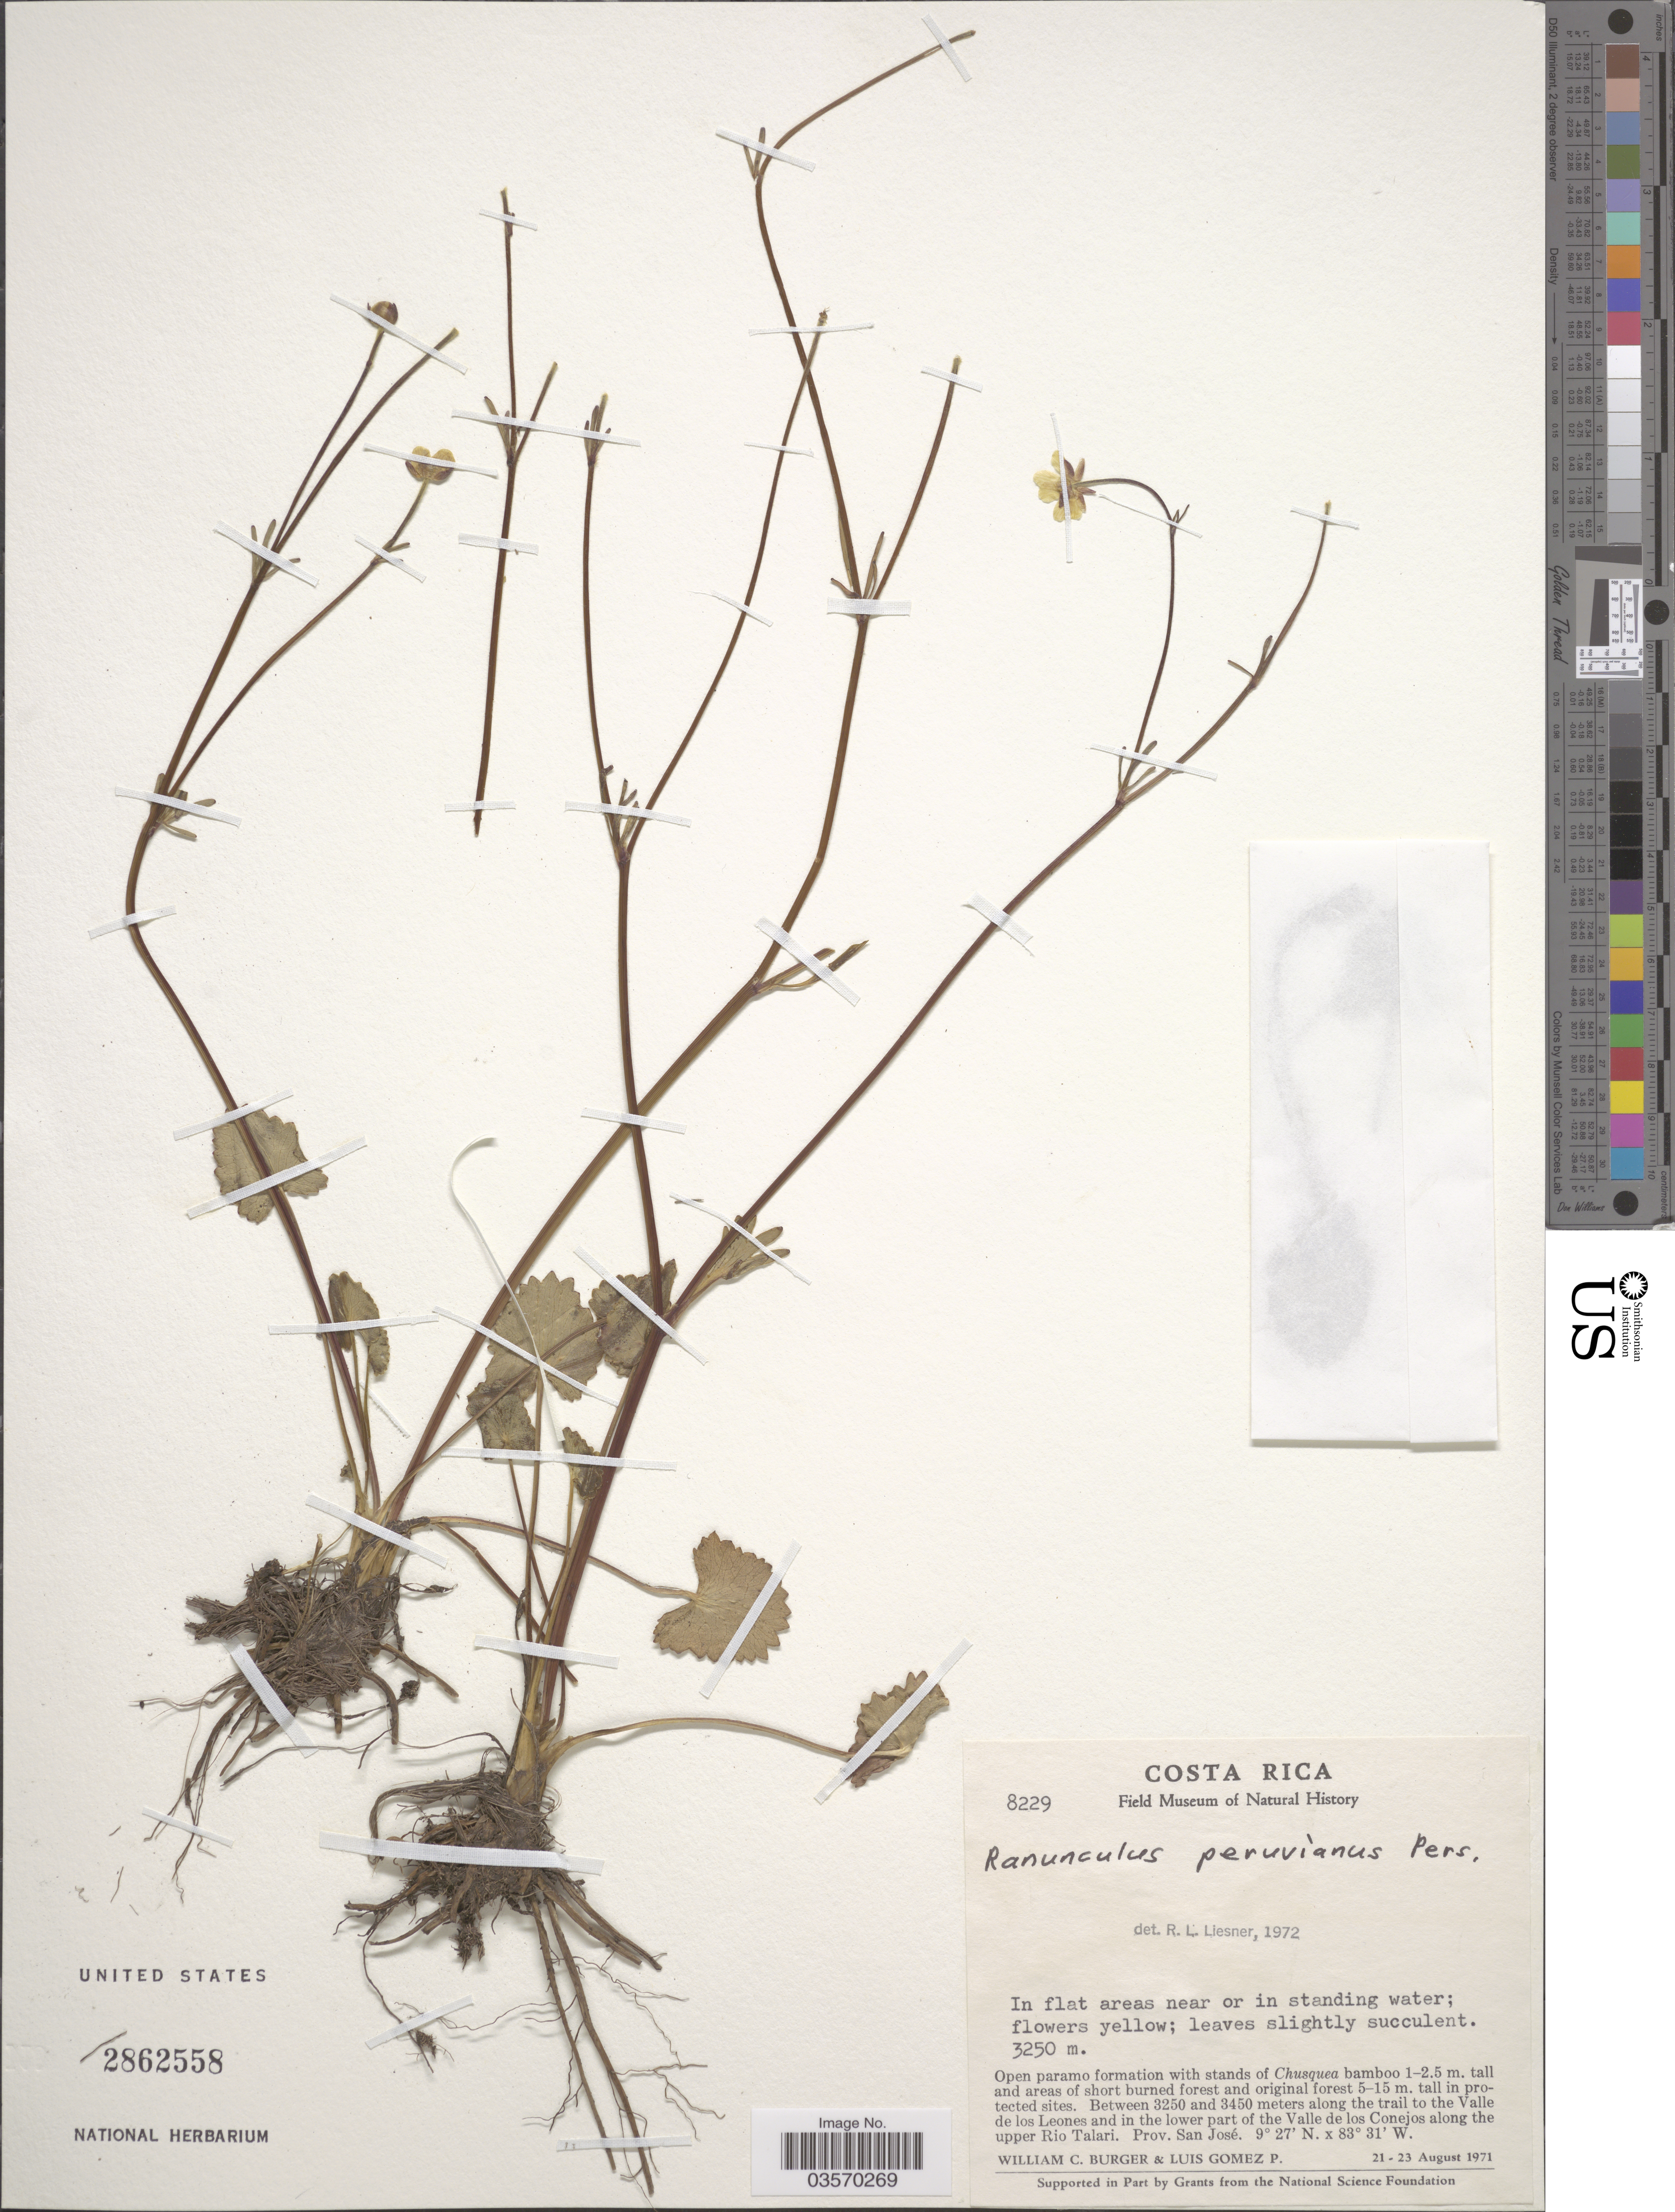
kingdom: Plantae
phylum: Tracheophyta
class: Magnoliopsida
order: Ranunculales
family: Ranunculaceae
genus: Ranunculus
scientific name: Ranunculus peruvianus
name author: Pers.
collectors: W. Burger & L. D. Gómez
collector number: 8229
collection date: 1971-08-21/1971-08-23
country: Costa Rica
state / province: San José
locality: Between 3250 and 3450 meters along the trail to the Valle de los Leones and in the lower part of the Valle de los Conejos along the upper Rio Talari.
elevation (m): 3250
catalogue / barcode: US 2862558